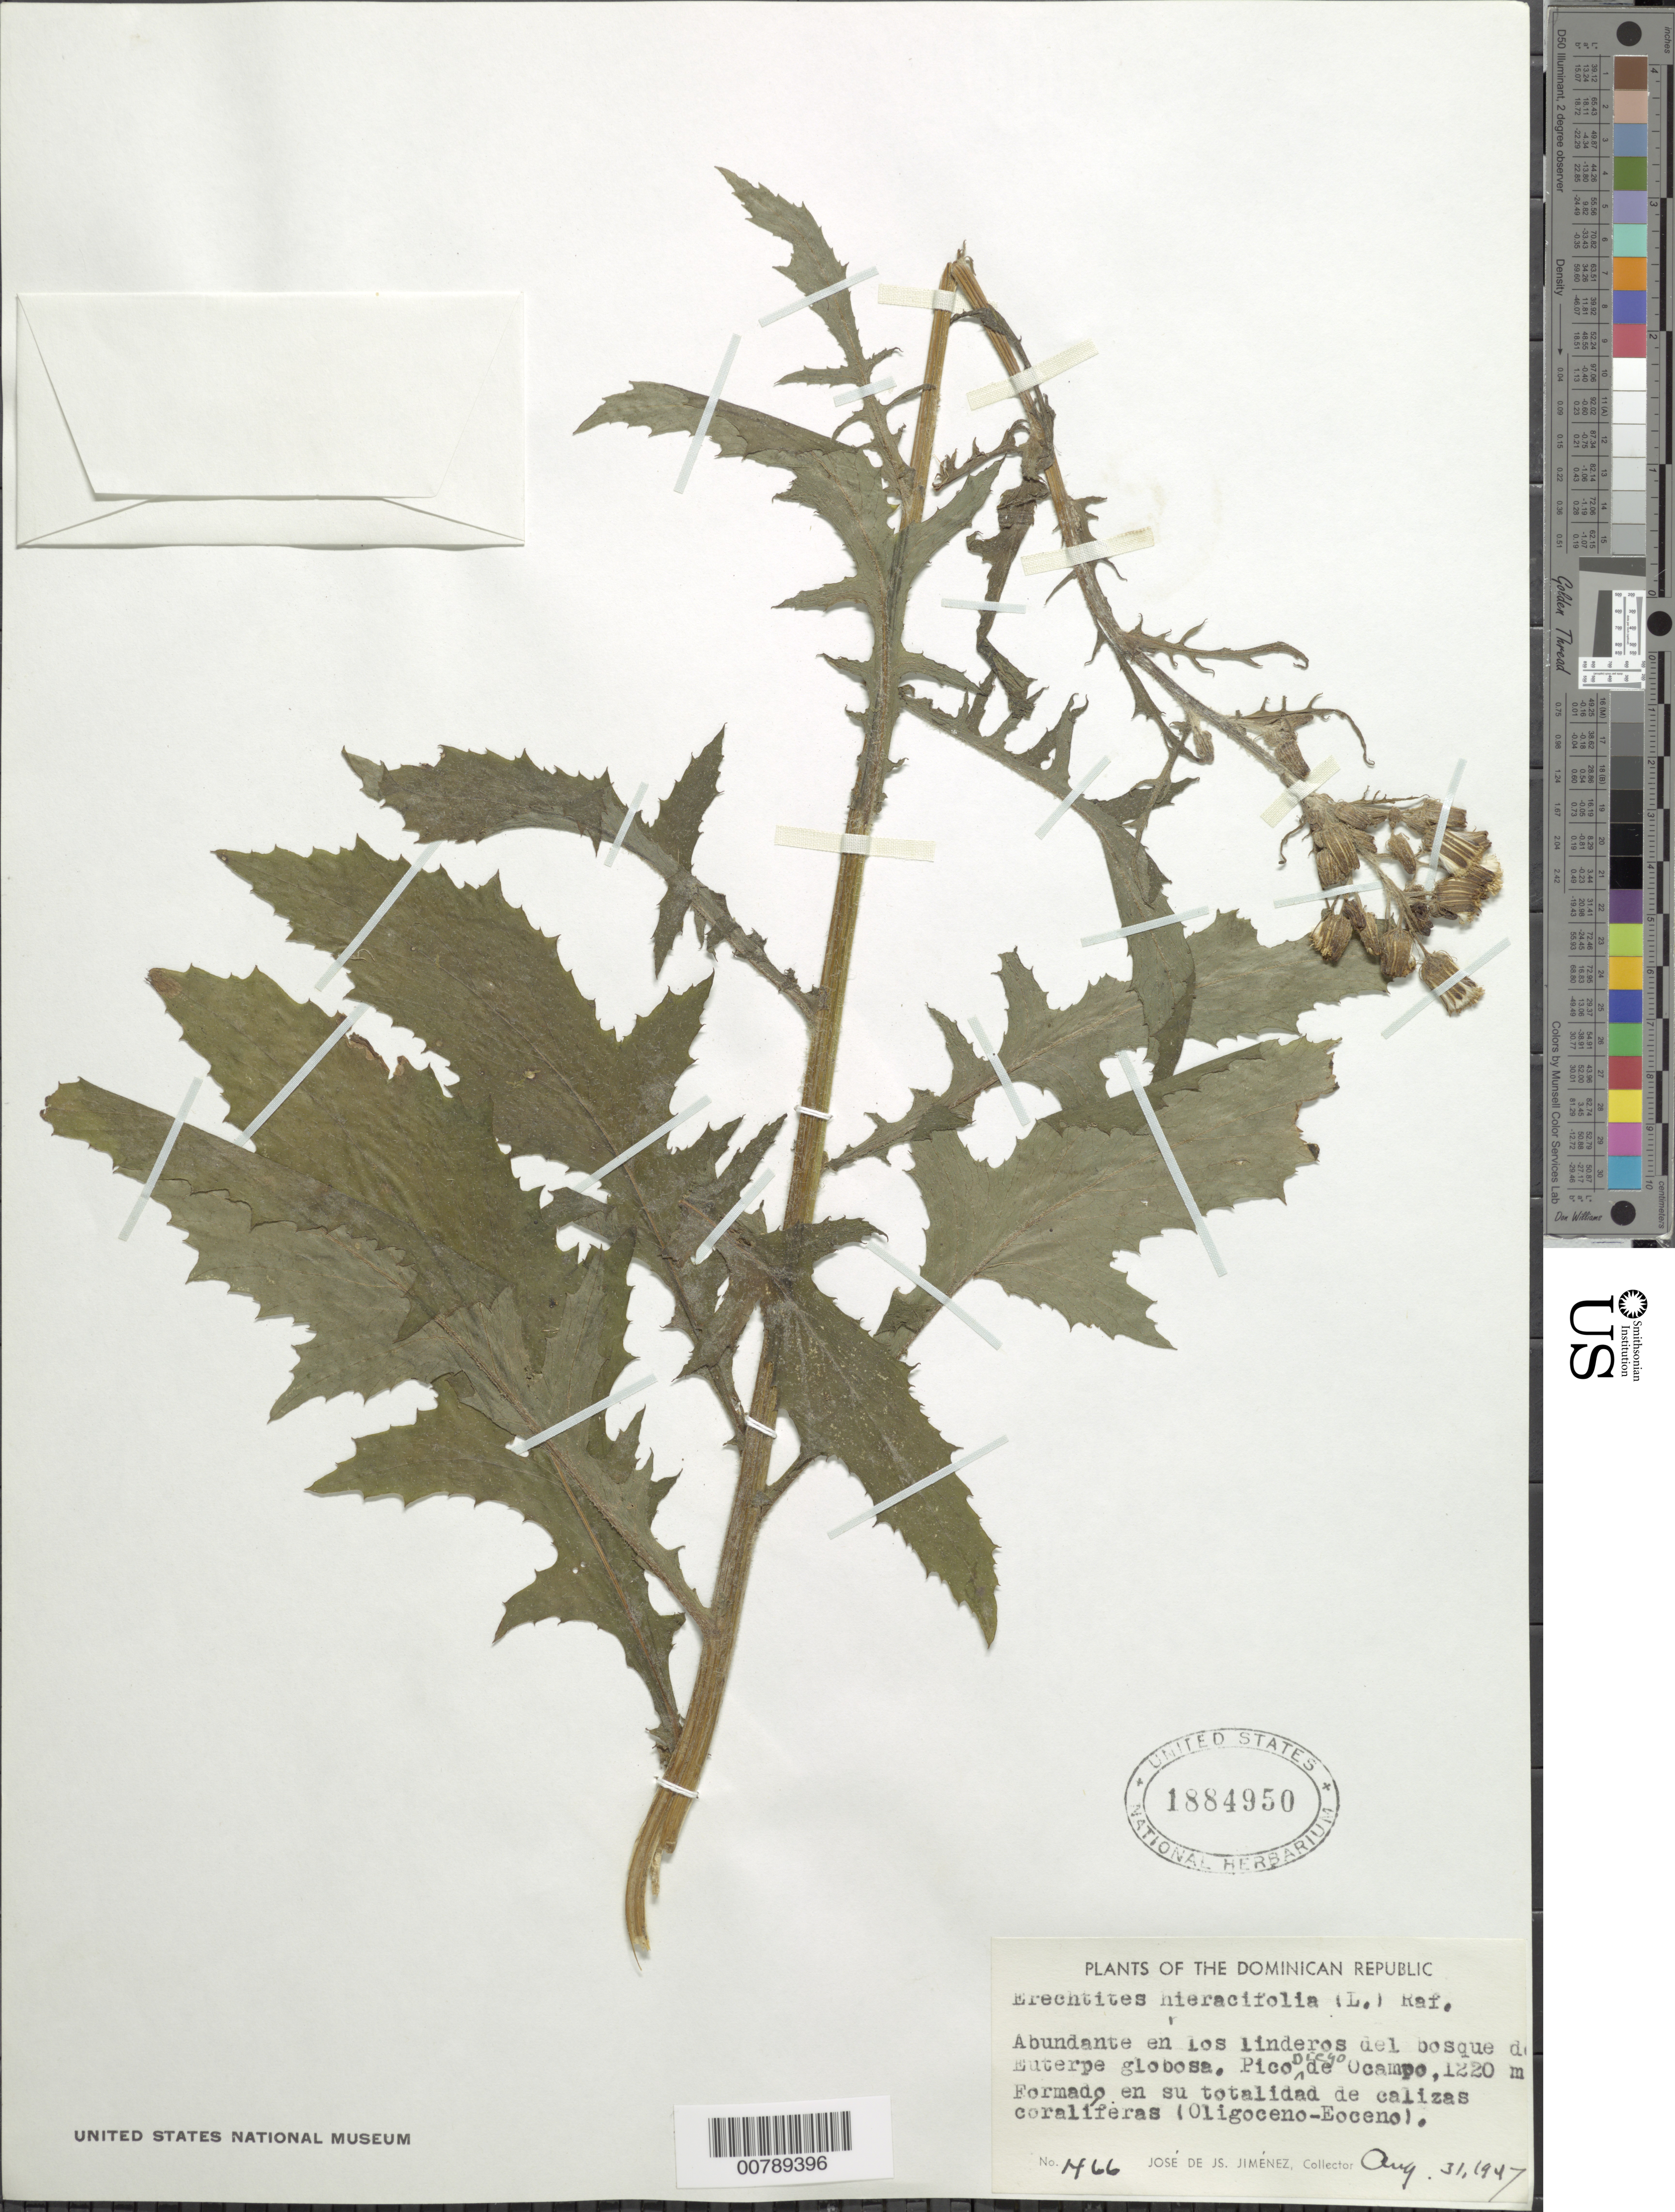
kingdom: Plantae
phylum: Tracheophyta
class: Magnoliopsida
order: Asterales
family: Asteraceae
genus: Erechtites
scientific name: Erechtites hieraciifolius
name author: (L.) Raf. ex DC.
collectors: J. J. Jiménez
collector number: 1466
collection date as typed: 31 Aug 1947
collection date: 1947-08-31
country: Dominican Republic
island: Hispaniola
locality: Pico Diego de Ocampo. Formado en su totalidad de calizas coraliferas (Oligoceno-Eoceno)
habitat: Abundante en los linderos del bosque de Euterpe globosa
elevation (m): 1220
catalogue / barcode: US 1884950